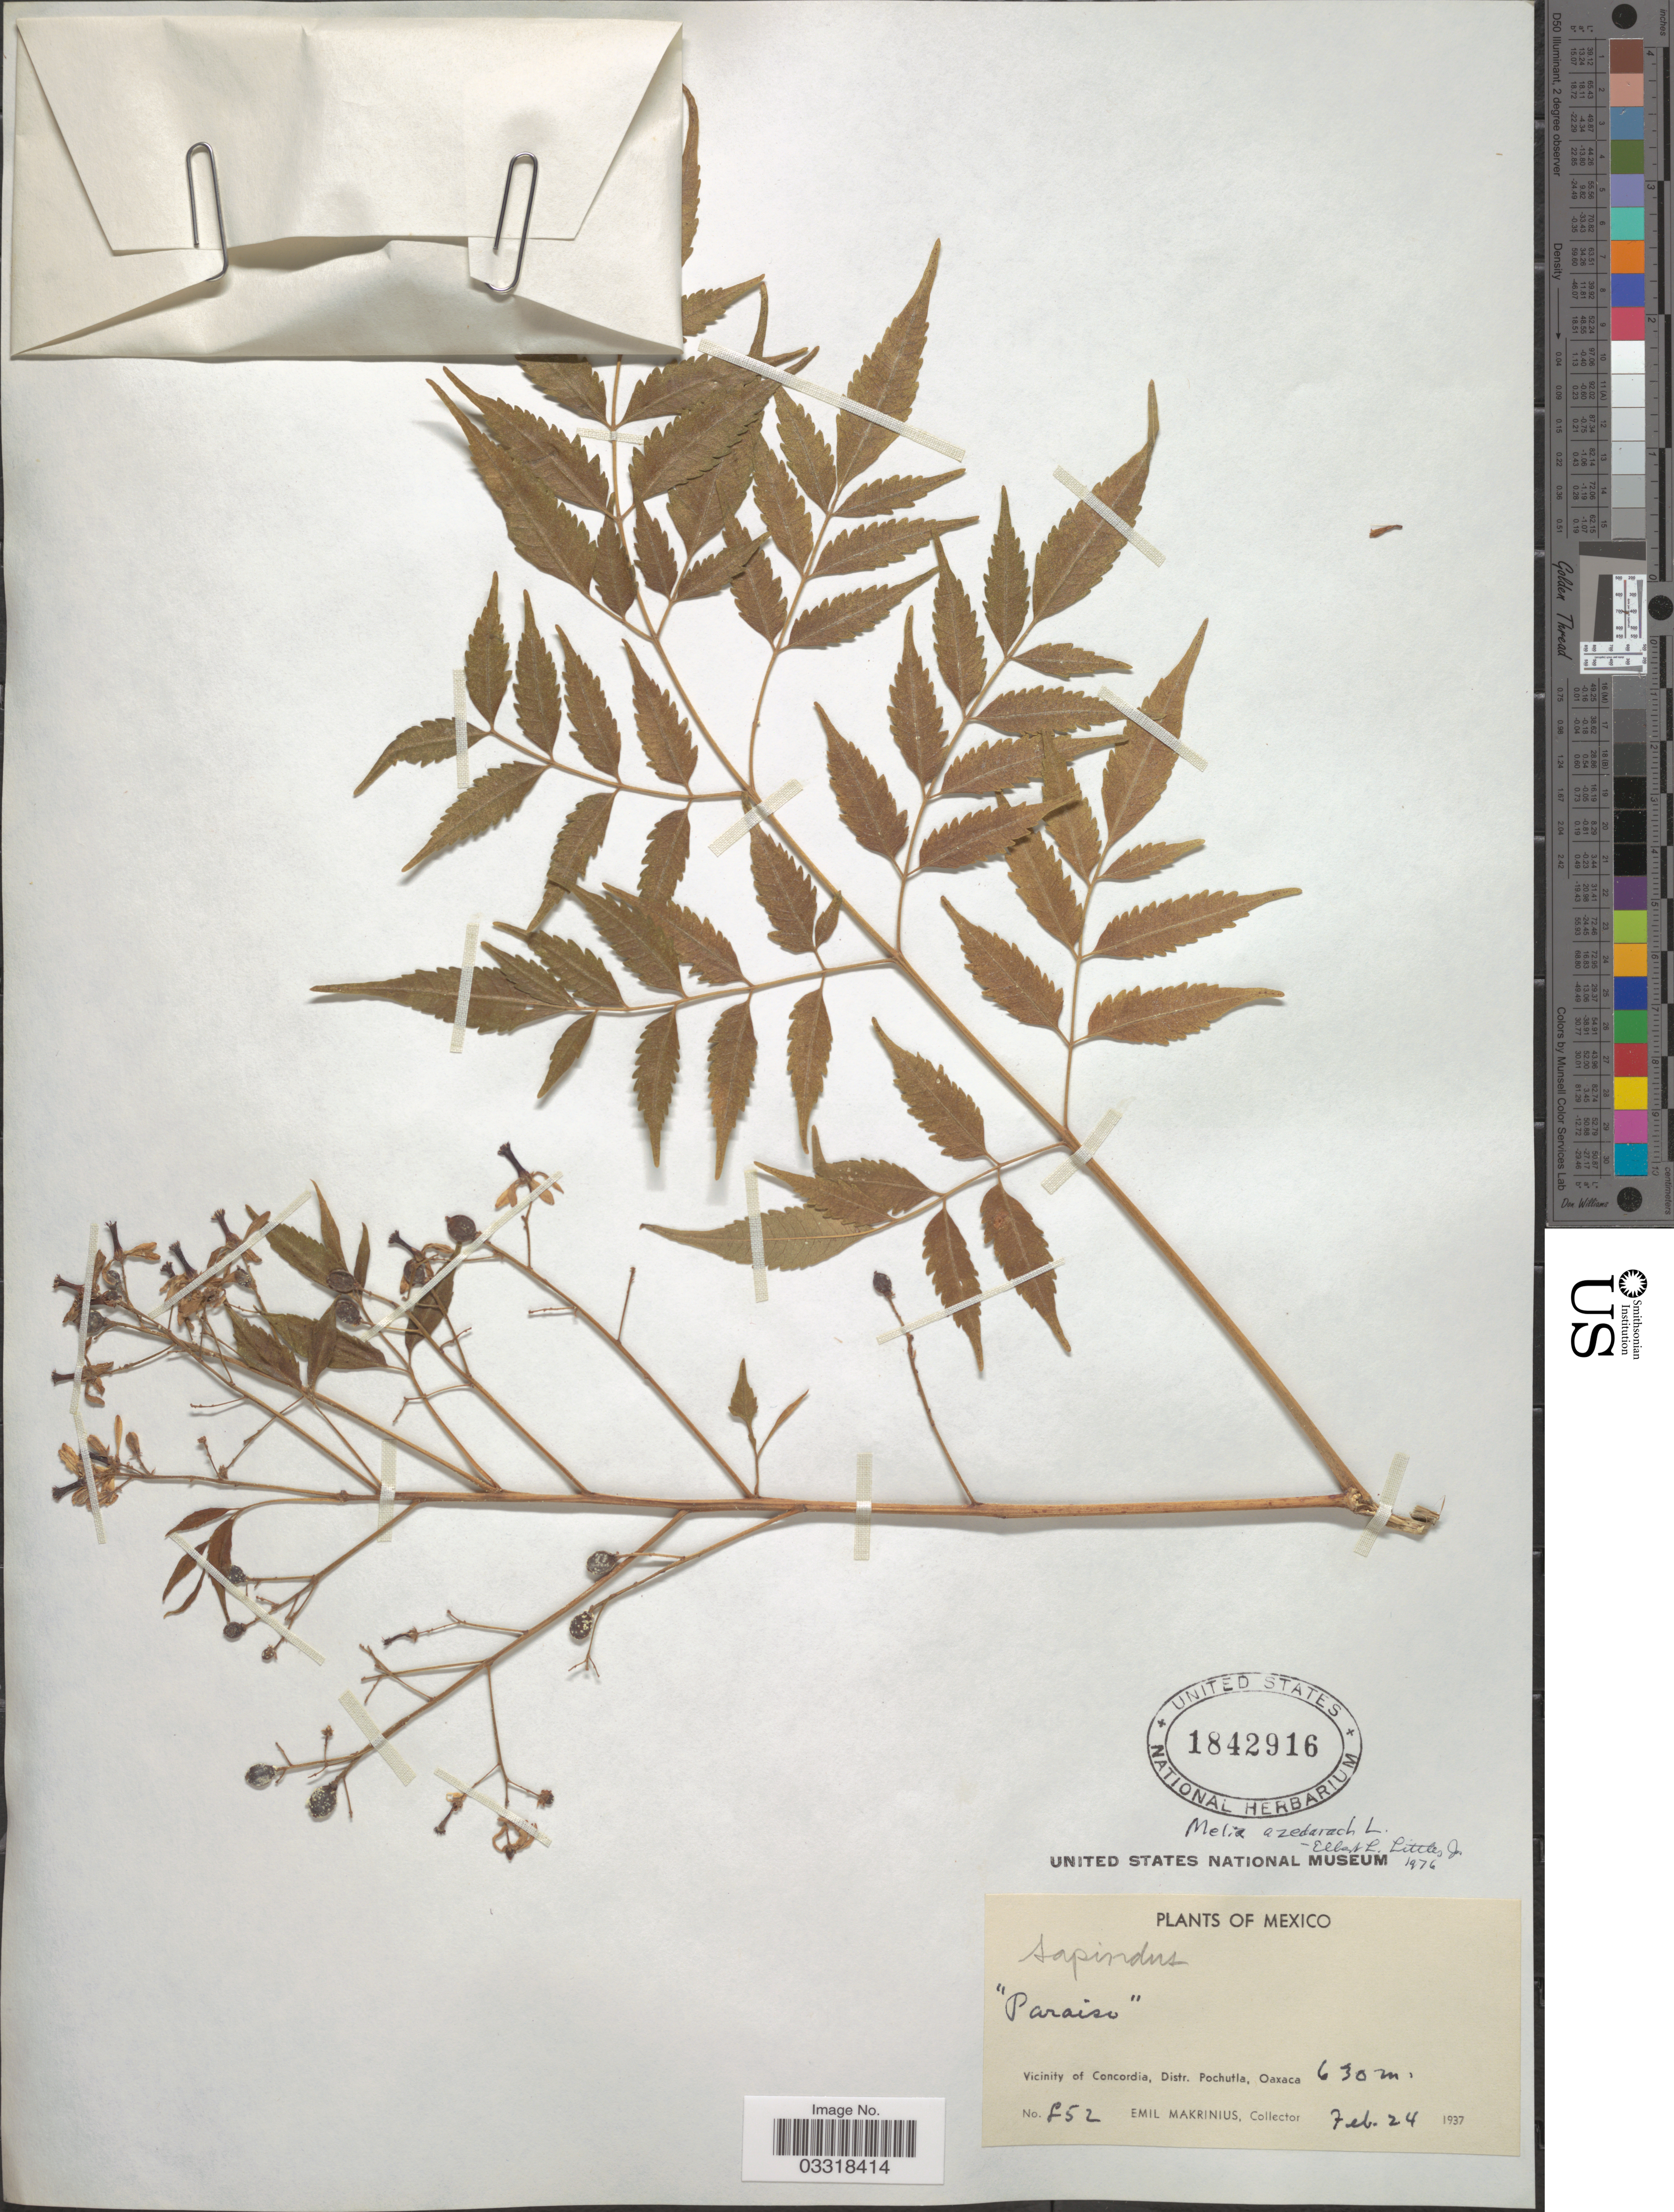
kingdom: Plantae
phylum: Tracheophyta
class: Magnoliopsida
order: Sapindales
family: Meliaceae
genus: Melia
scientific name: Melia azedarach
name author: L.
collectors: E. Makrinius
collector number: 852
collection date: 1937-02-24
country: Mexico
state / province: Oaxaca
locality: Vicinity of Concordia, Distr. Pochutla.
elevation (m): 630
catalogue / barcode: US 1842916